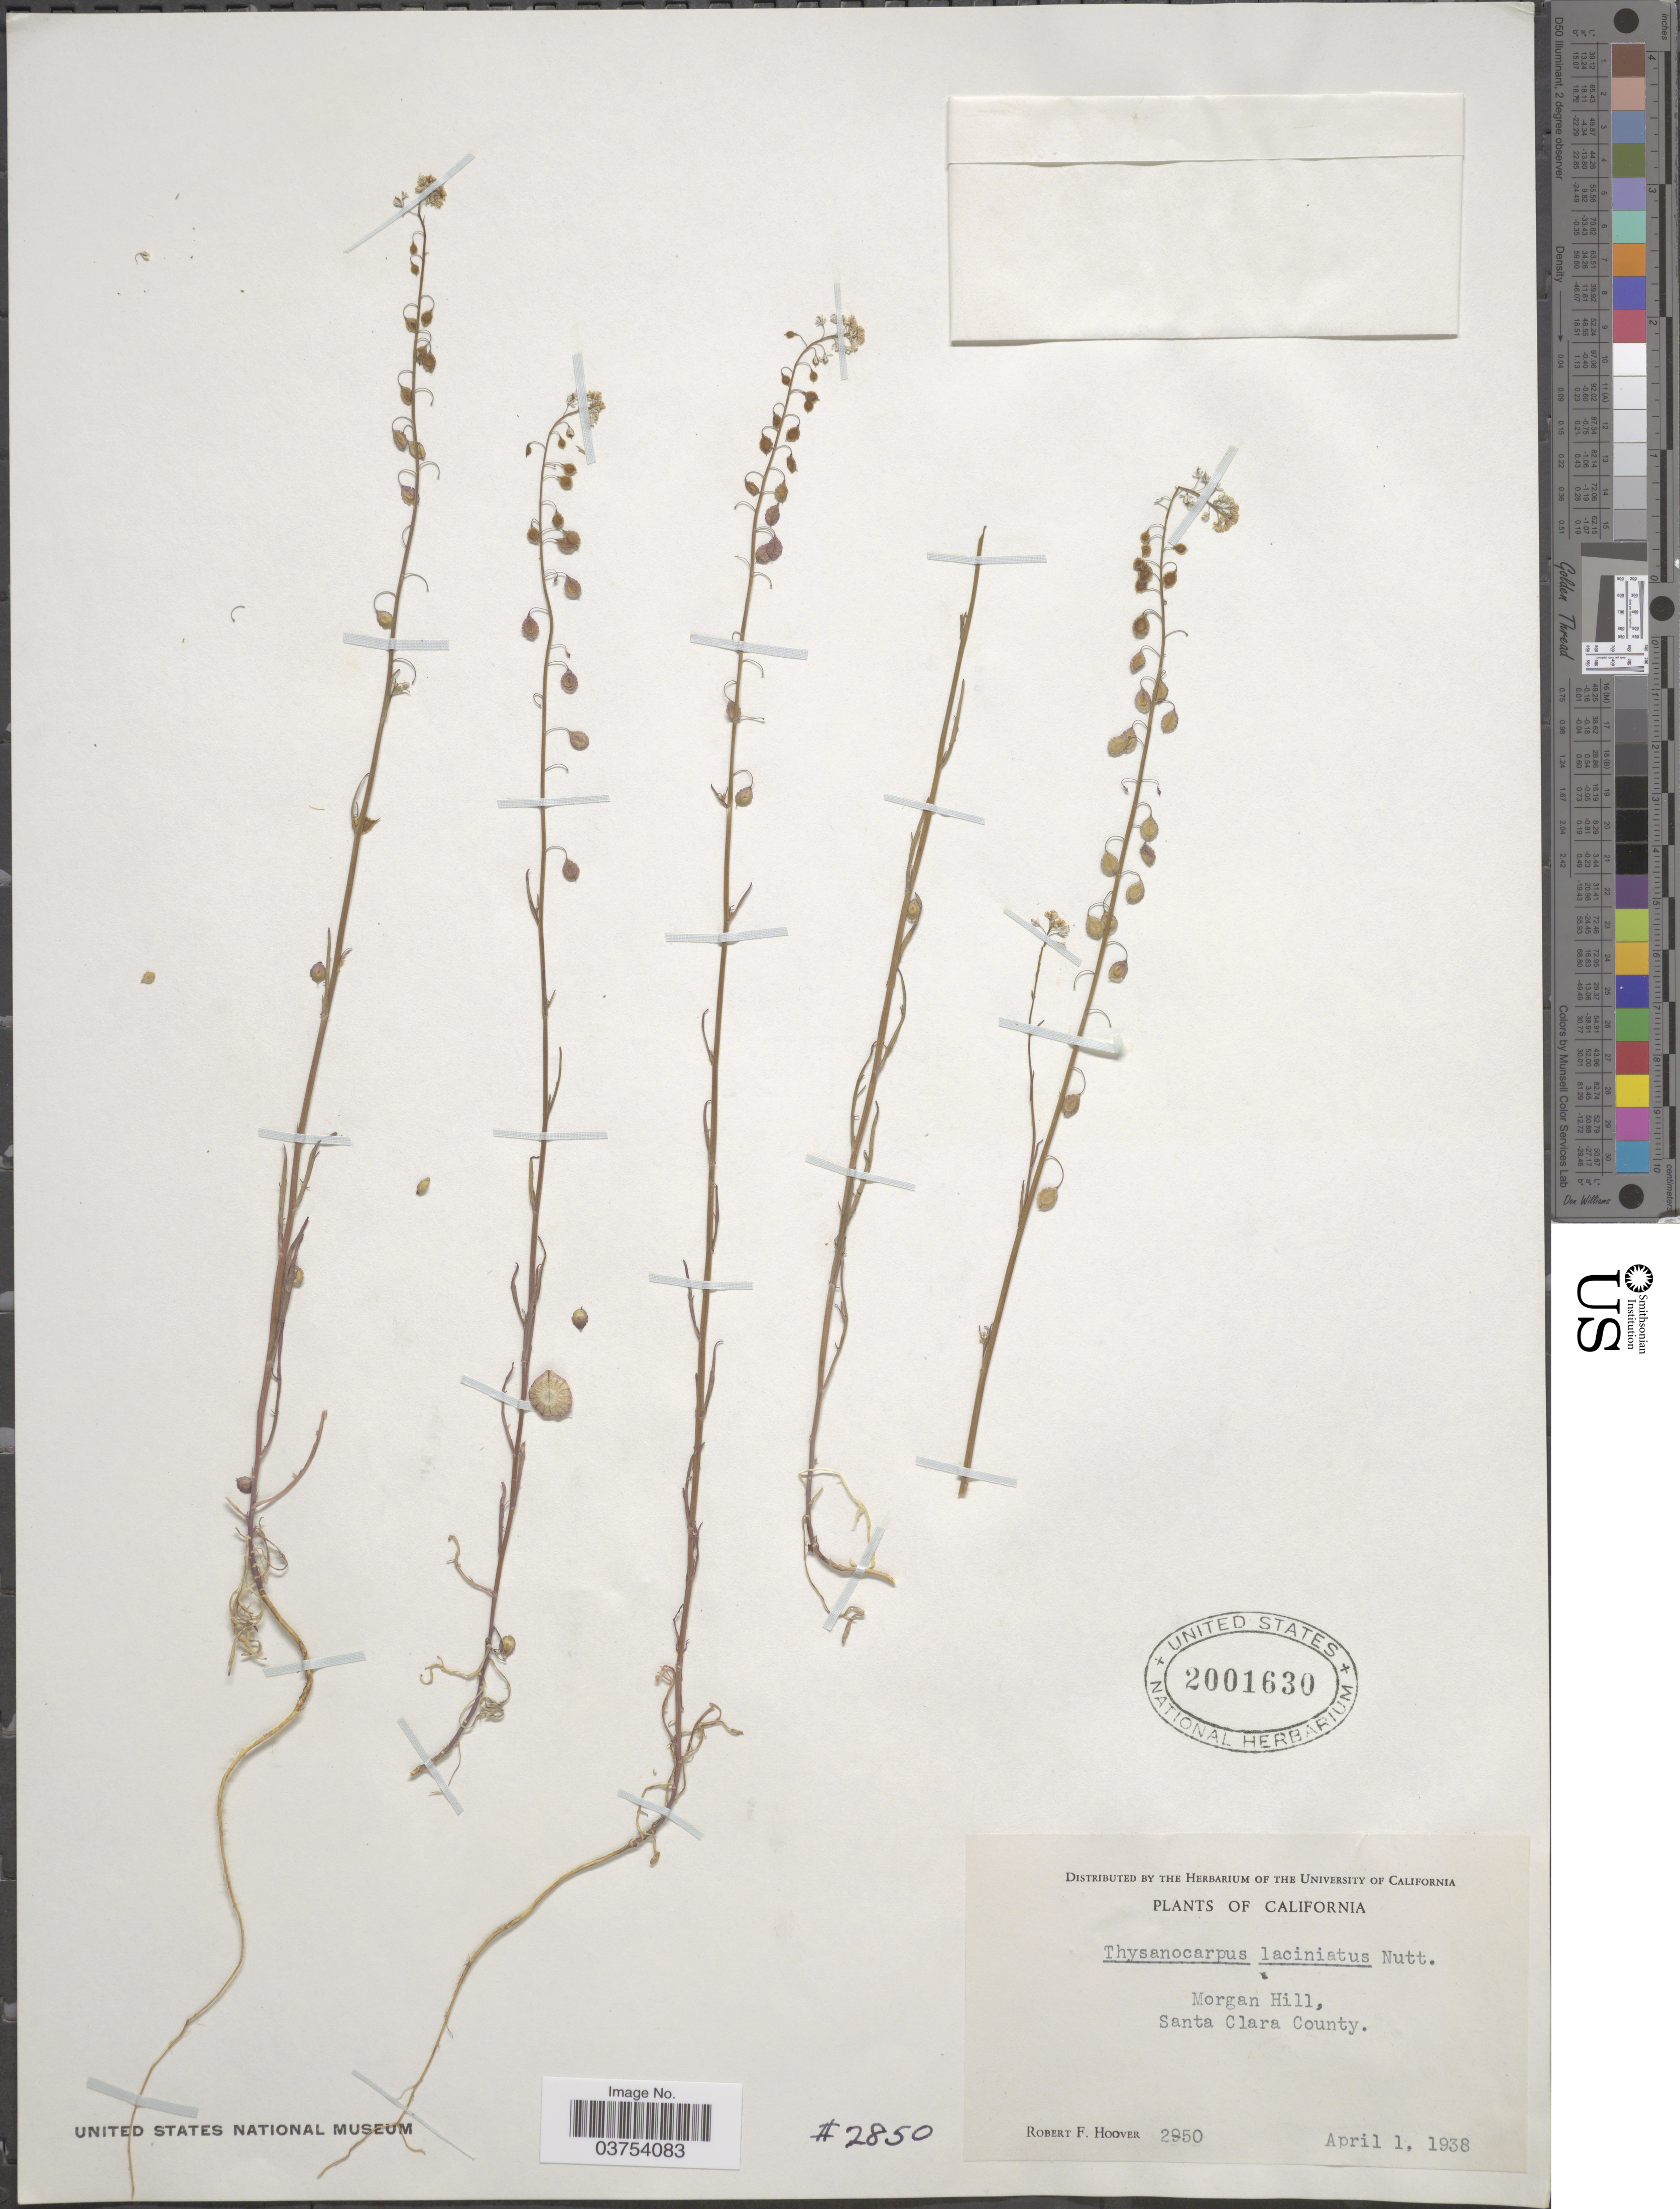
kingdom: Plantae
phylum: Tracheophyta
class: Magnoliopsida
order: Brassicales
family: Brassicaceae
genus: Thysanocarpus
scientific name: Thysanocarpus laciniatus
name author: Nutt. in Torr. & A. Gray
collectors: R. F. Hoover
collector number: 2950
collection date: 1938-04-01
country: United States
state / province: California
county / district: Santa Clara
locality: Morgan Hill, Santa Clara County.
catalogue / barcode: US 2001630